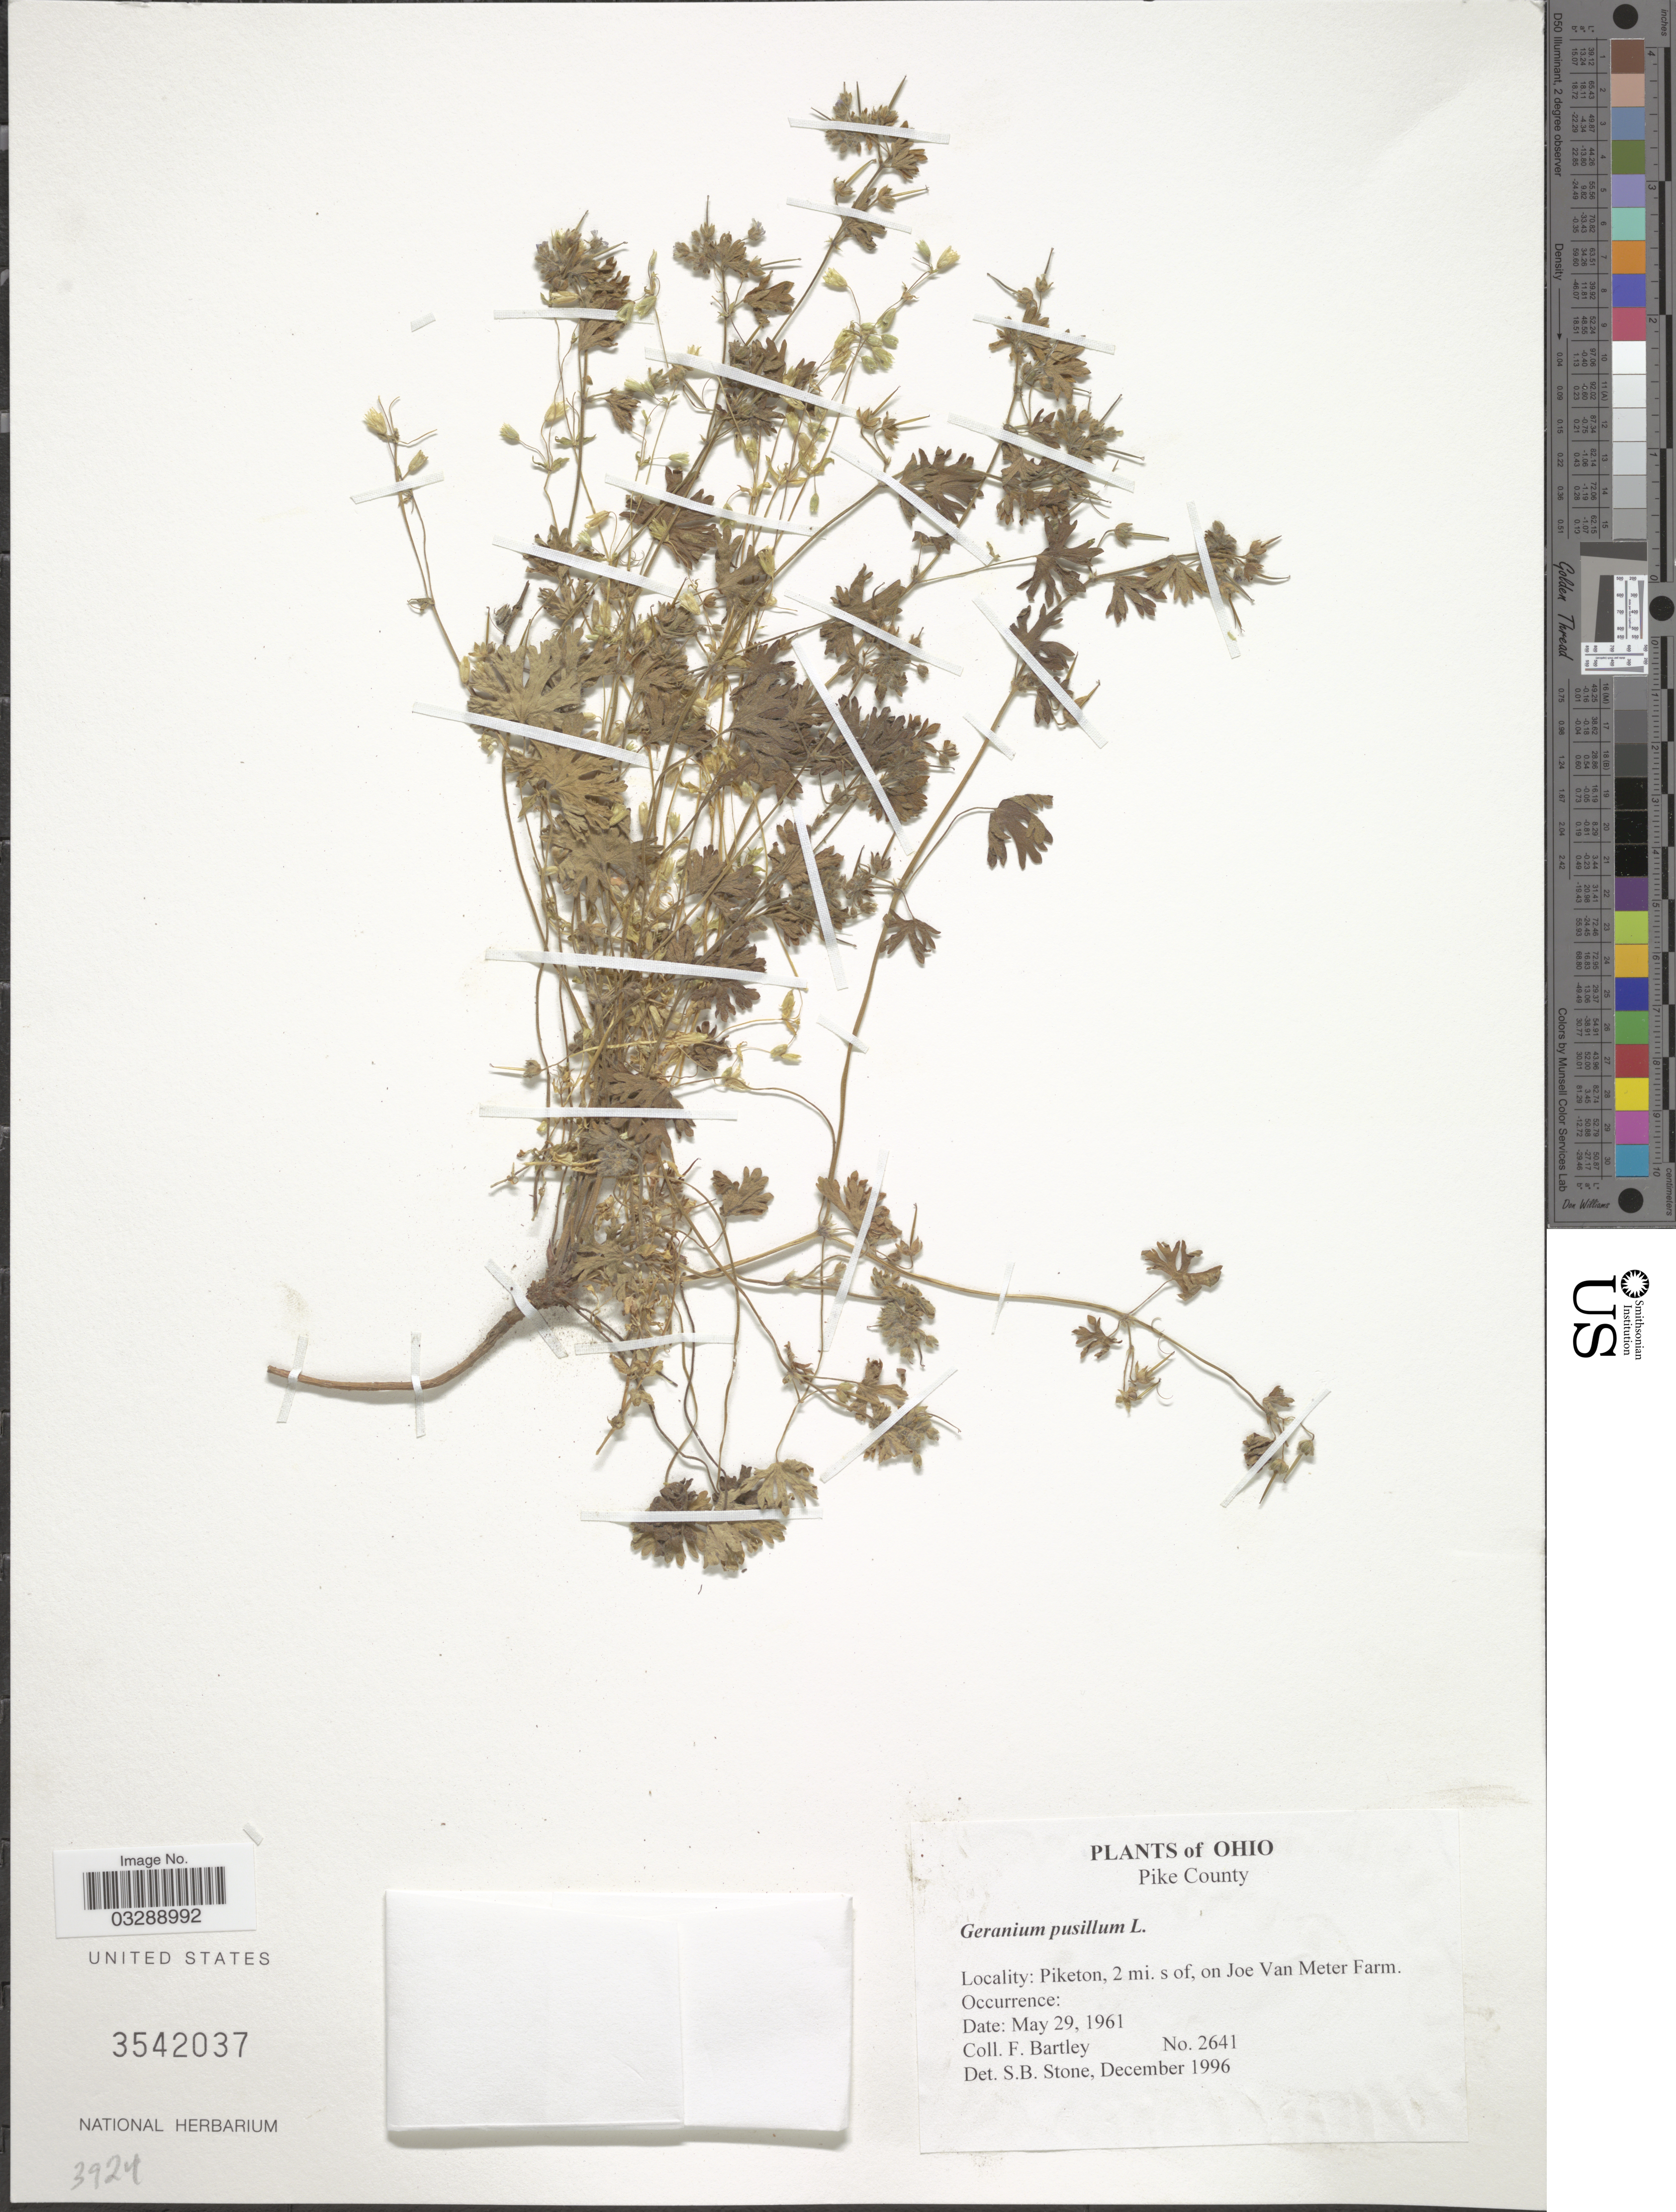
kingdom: Plantae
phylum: Tracheophyta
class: Magnoliopsida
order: Geraniales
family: Geraniaceae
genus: Geranium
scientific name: Geranium pusillum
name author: L.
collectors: F. Bartley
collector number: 2641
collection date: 1961-05-29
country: United States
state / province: Ohio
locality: Pike County. Piketon, 2 mi. s of, on Joe Van Meter Farm.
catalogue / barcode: US 3542037